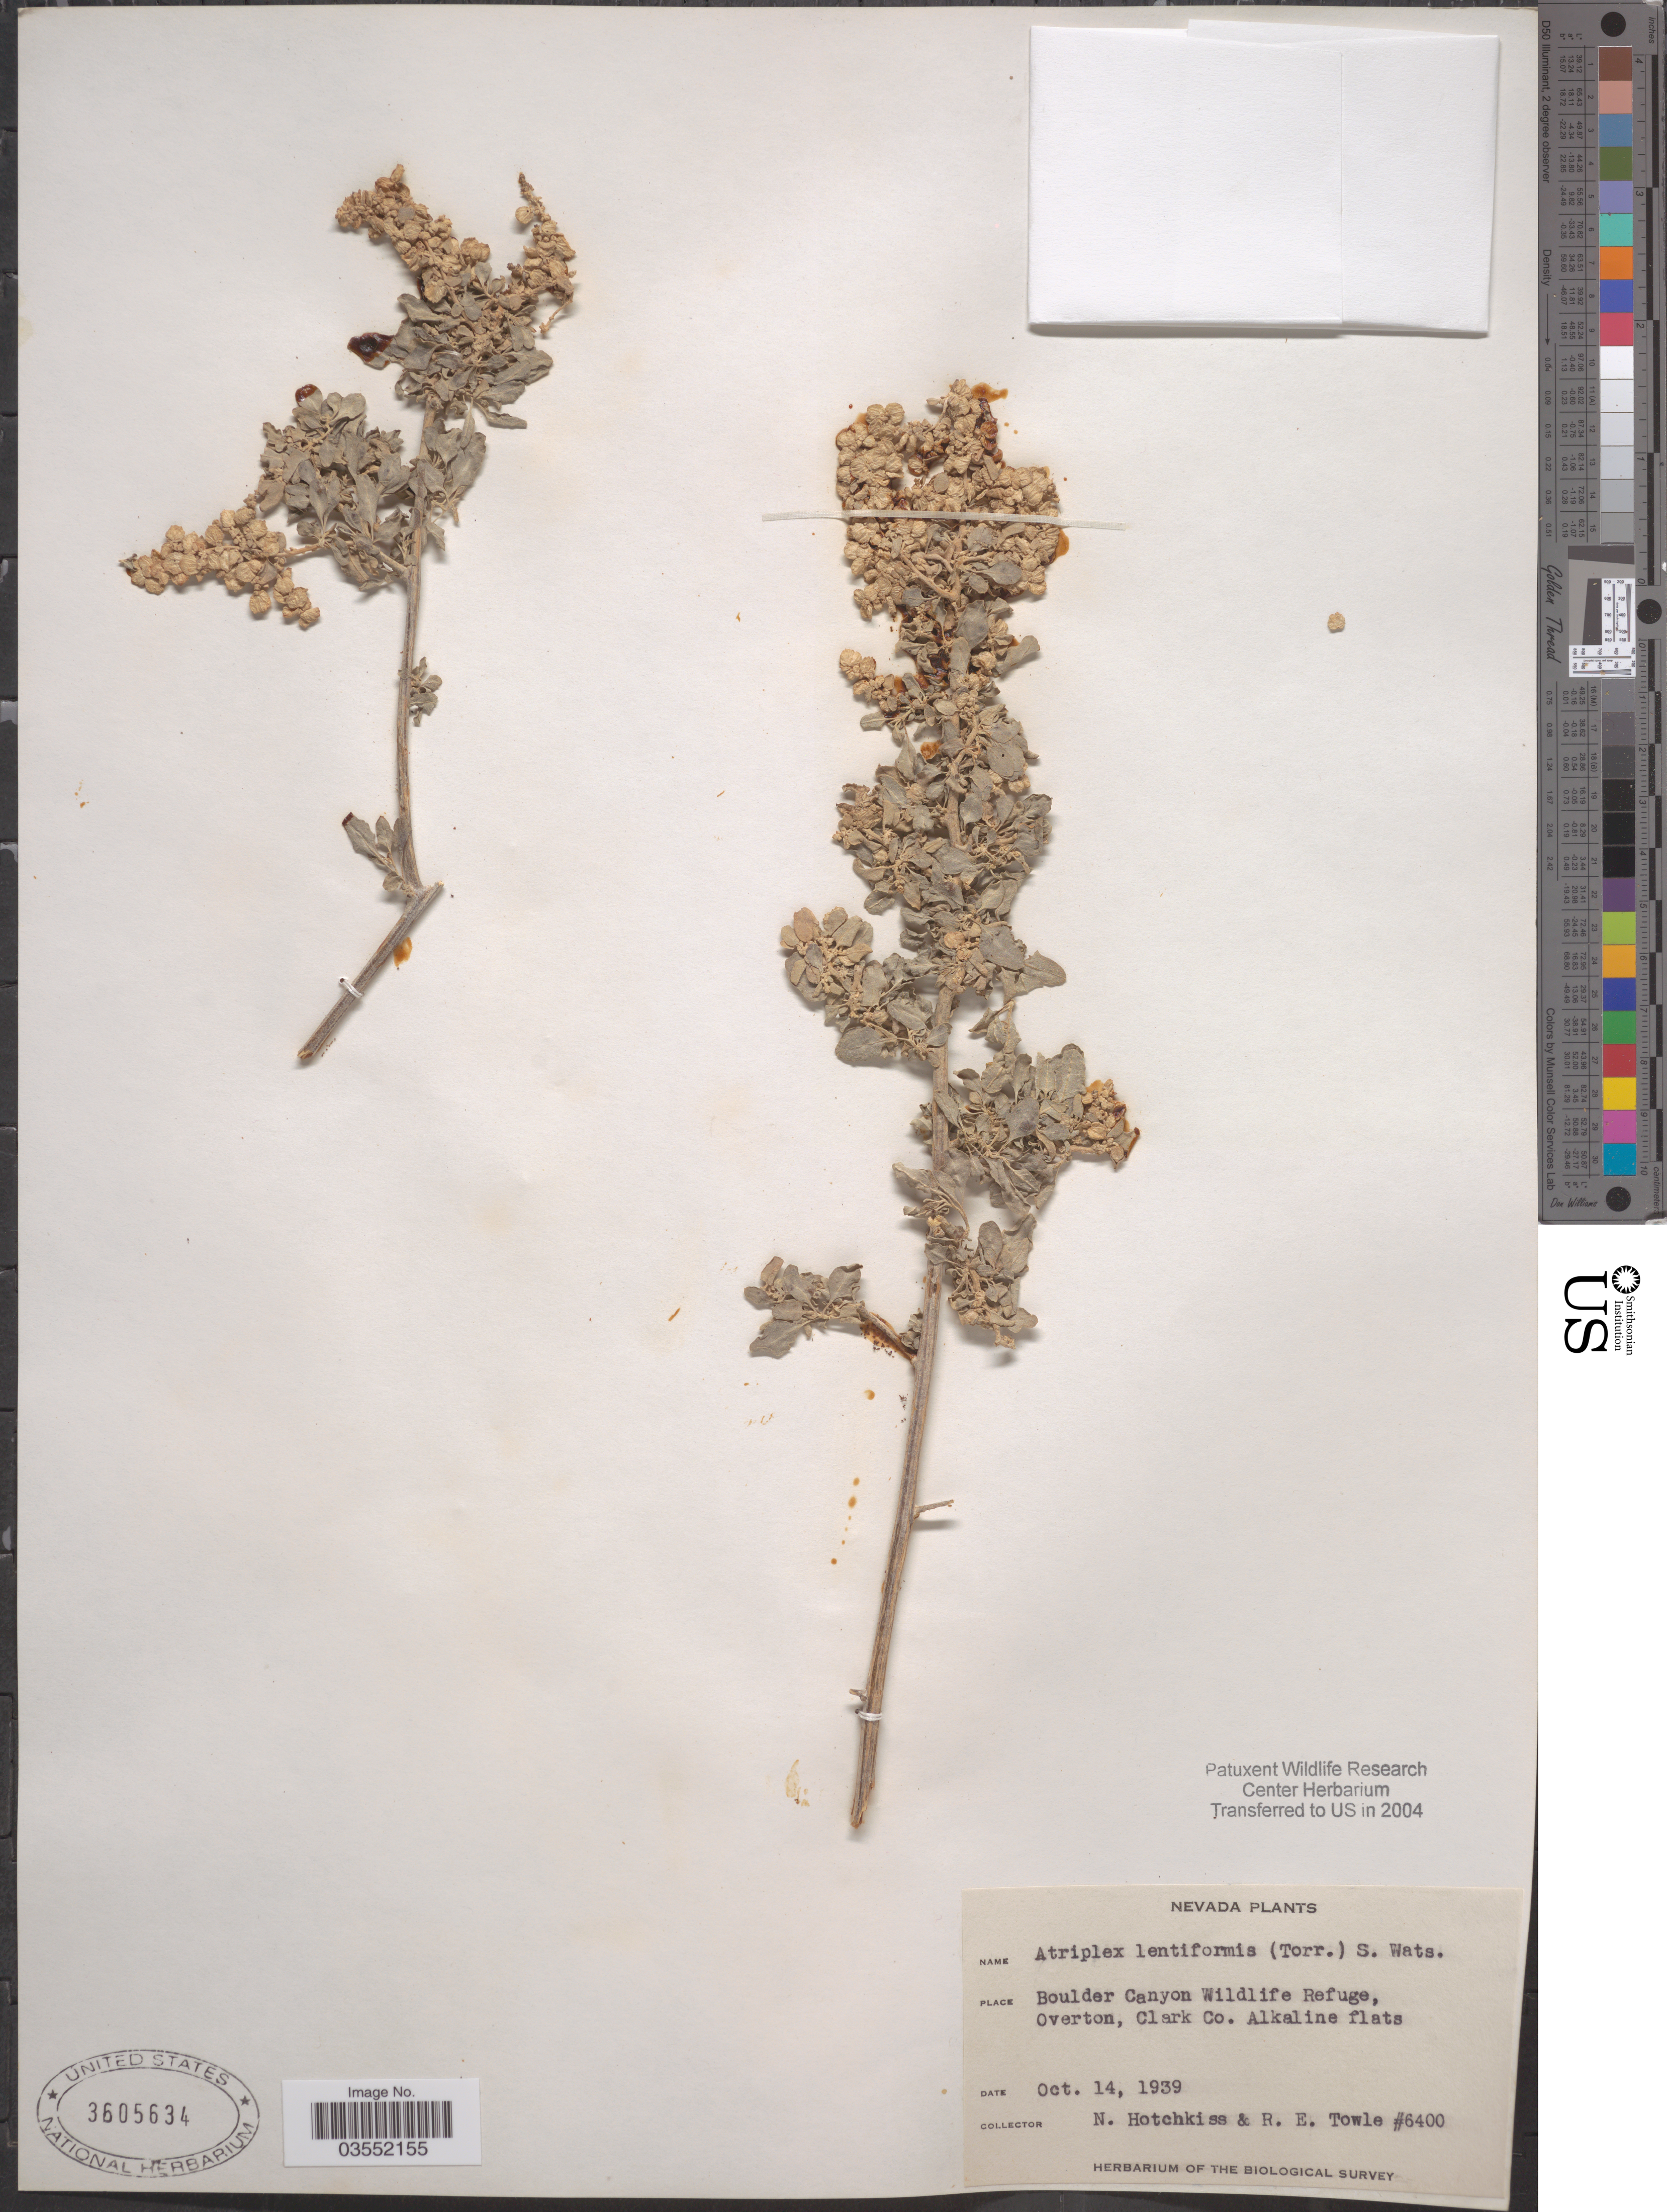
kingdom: Plantae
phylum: Tracheophyta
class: Magnoliopsida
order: Caryophyllales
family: Amaranthaceae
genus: Atriplex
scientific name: Atriplex lentiformis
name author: (Torr.) S. Watson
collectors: N. Hotchkiss & R. Towle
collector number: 6400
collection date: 1939-10-14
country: United States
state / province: Nevada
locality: Boulder Canyon Wildlife Refuge, Overton, Clark Co. Alkaline flats.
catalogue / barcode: US 3605634